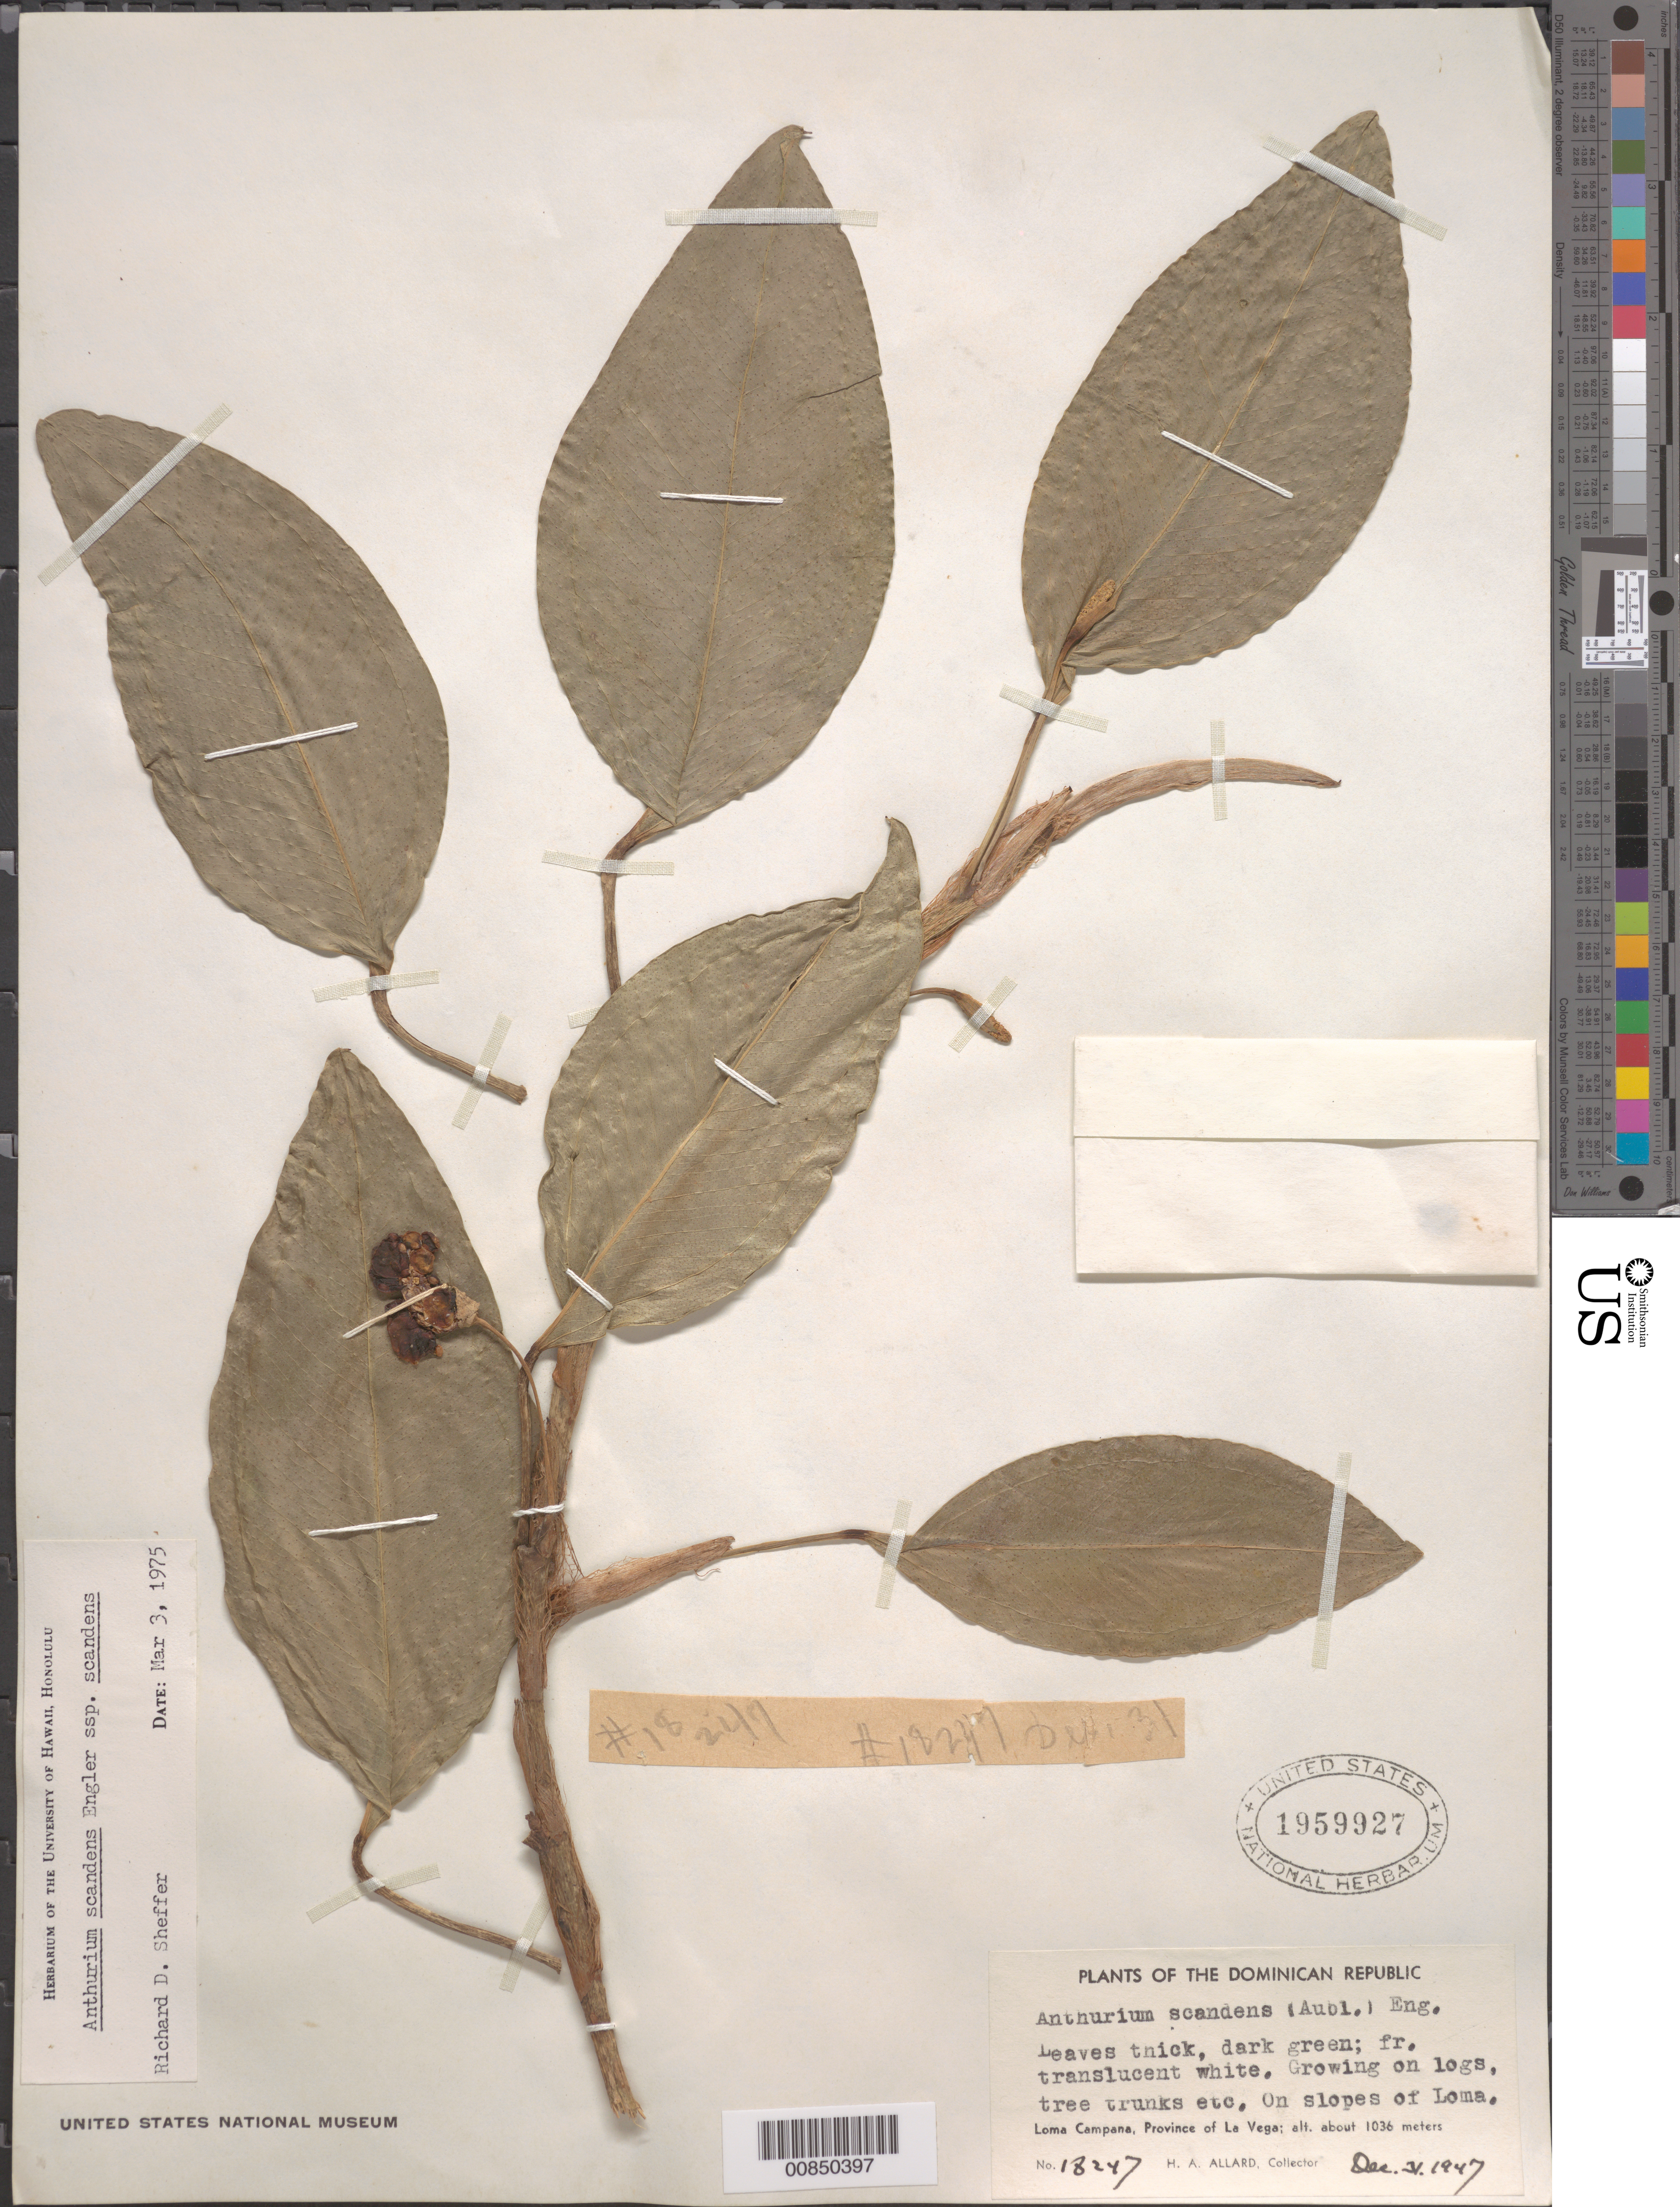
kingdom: Plantae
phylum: Tracheophyta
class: Liliopsida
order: Alismatales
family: Araceae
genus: Anthurium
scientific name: Anthurium scandens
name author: (Aubl.) Engl.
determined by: Sheffer, R. D.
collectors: H. A. Allard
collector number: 18247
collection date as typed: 31 Dec 1947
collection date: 1947-12-31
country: Dominican Republic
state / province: La Vega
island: Hispaniola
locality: Loma Campana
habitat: Growing on logs, tree trunks, etc., on slopes of loma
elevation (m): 1036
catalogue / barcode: US 1959927